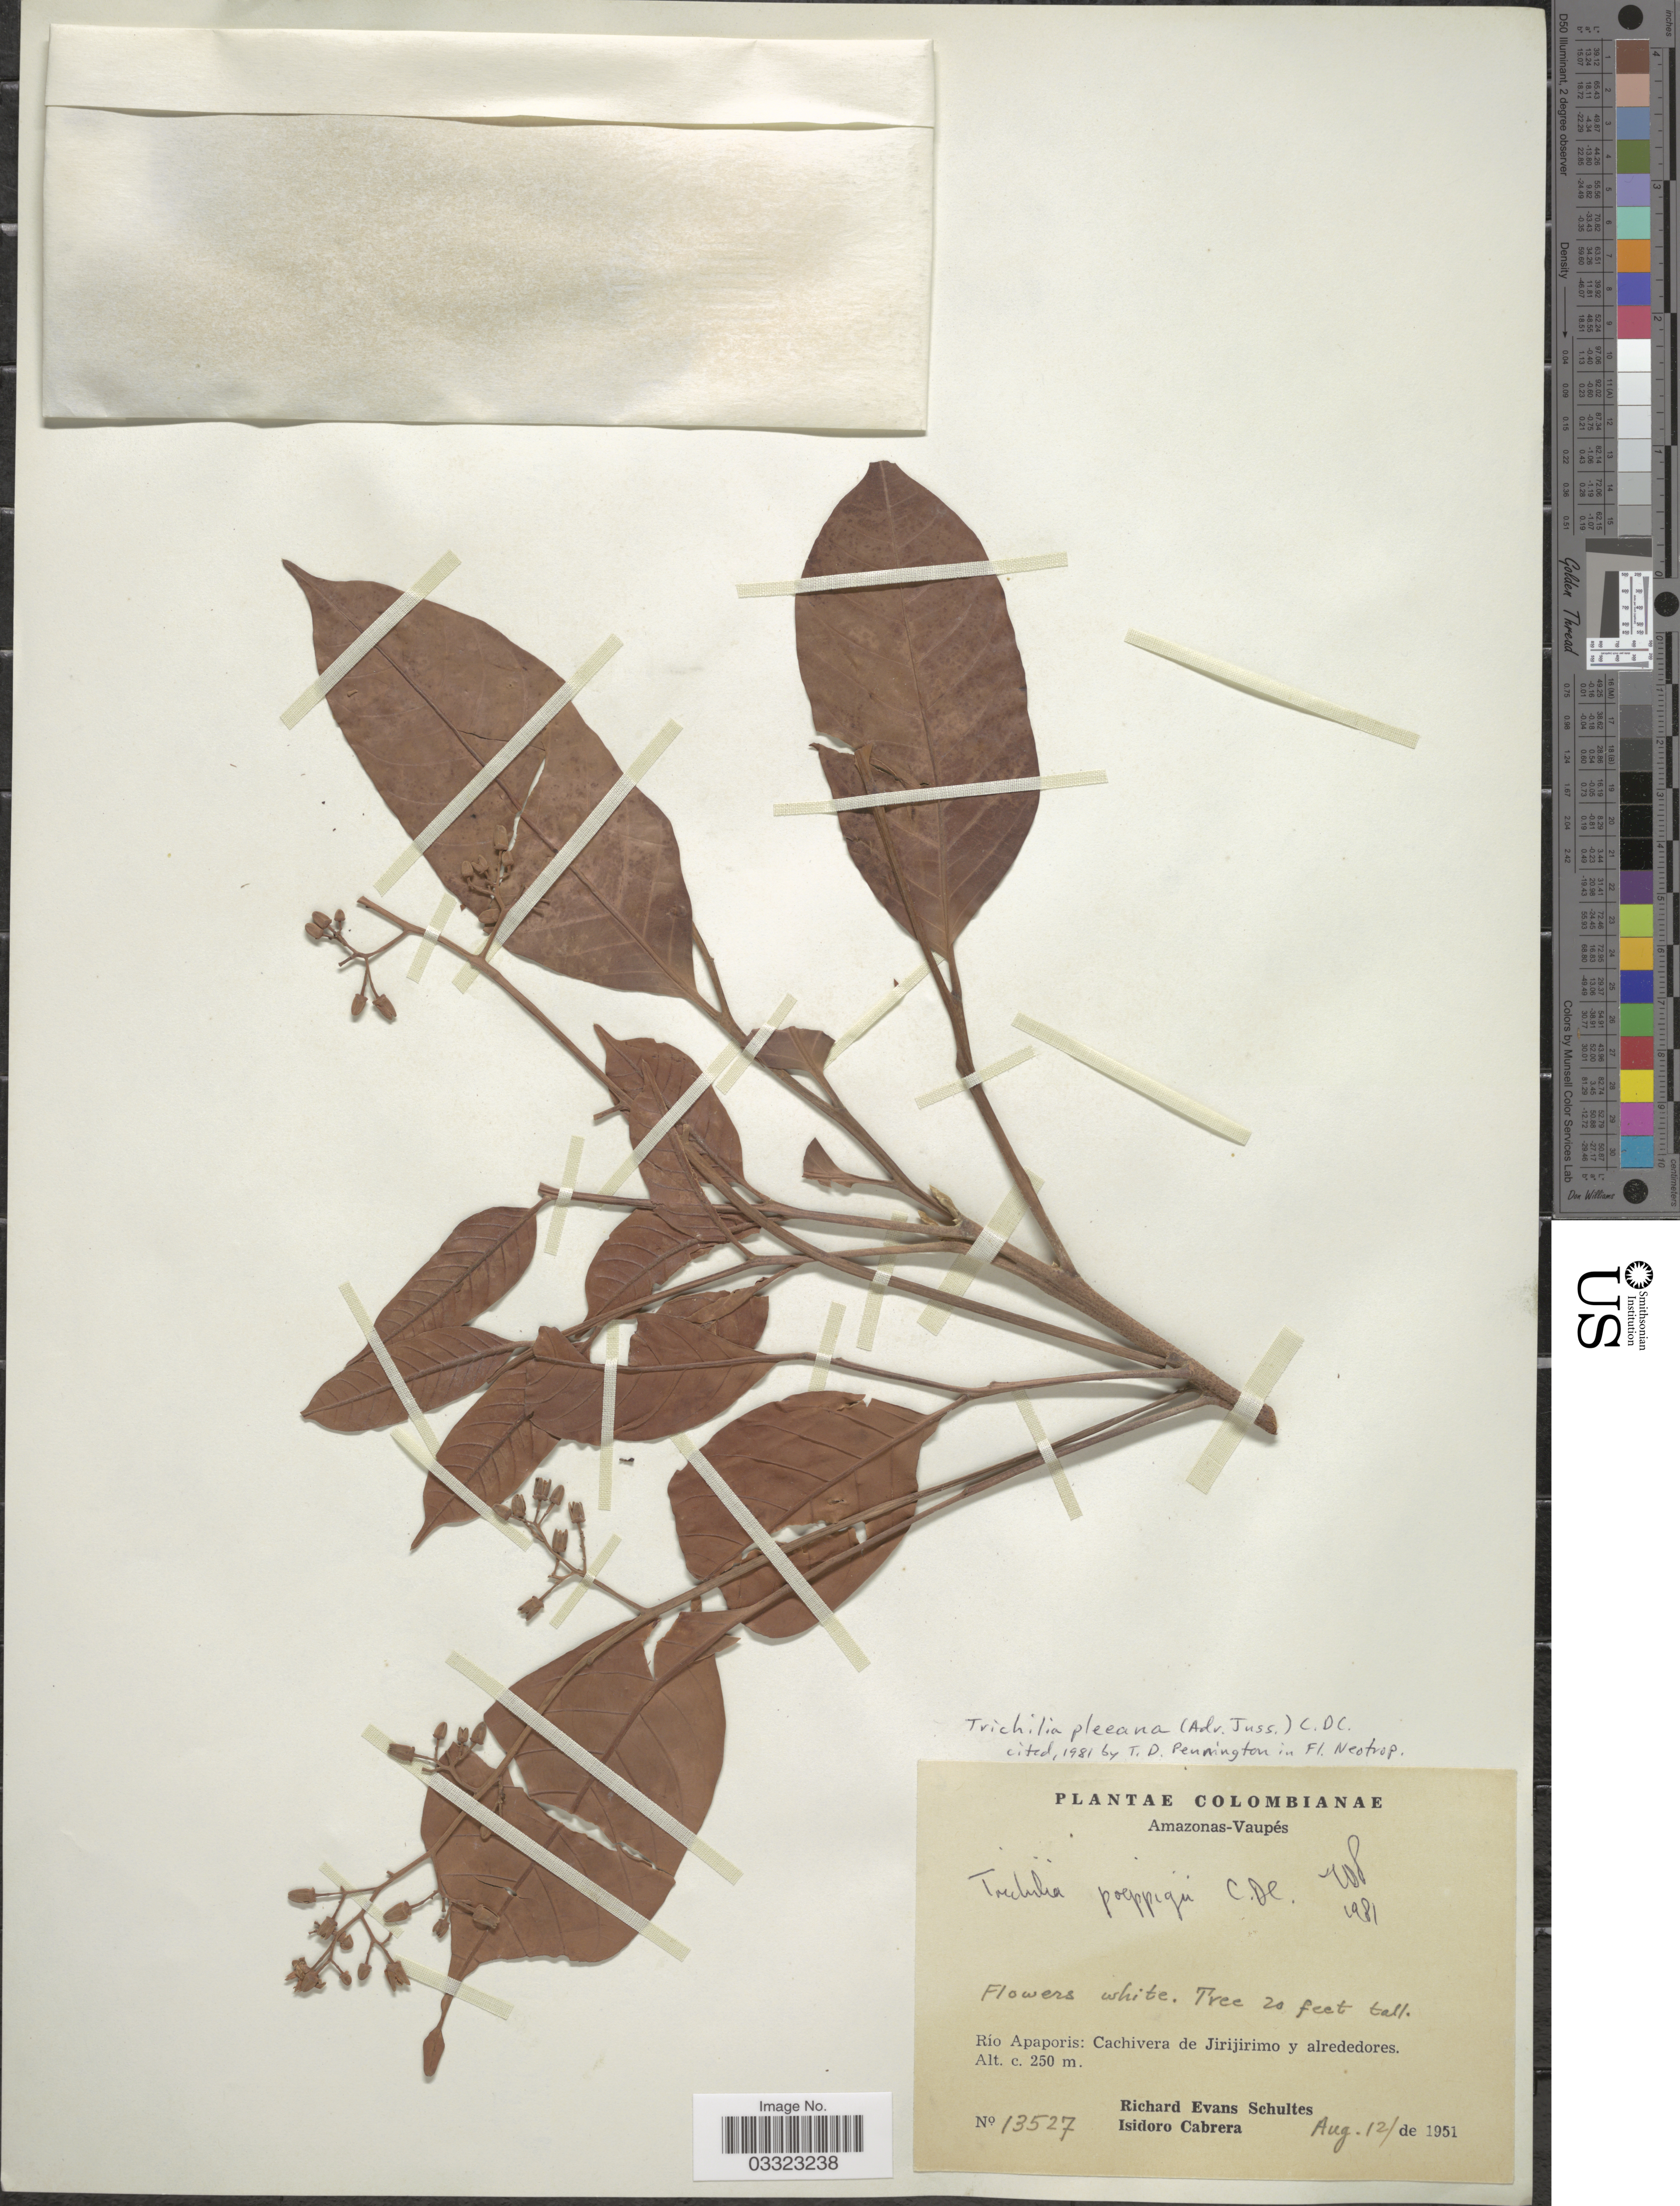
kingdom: Plantae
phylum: Tracheophyta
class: Magnoliopsida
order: Sapindales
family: Meliaceae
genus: Trichilia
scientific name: Trichilia pleeana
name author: (A. Juss.) C. DC.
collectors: R. E. Schultes & I. Cabrera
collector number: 13527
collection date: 1951-08-12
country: Colombia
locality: Amazonas- Vaupés. Río Apaporis: Cachivera de Jirijirimo y alrededores.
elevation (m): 250